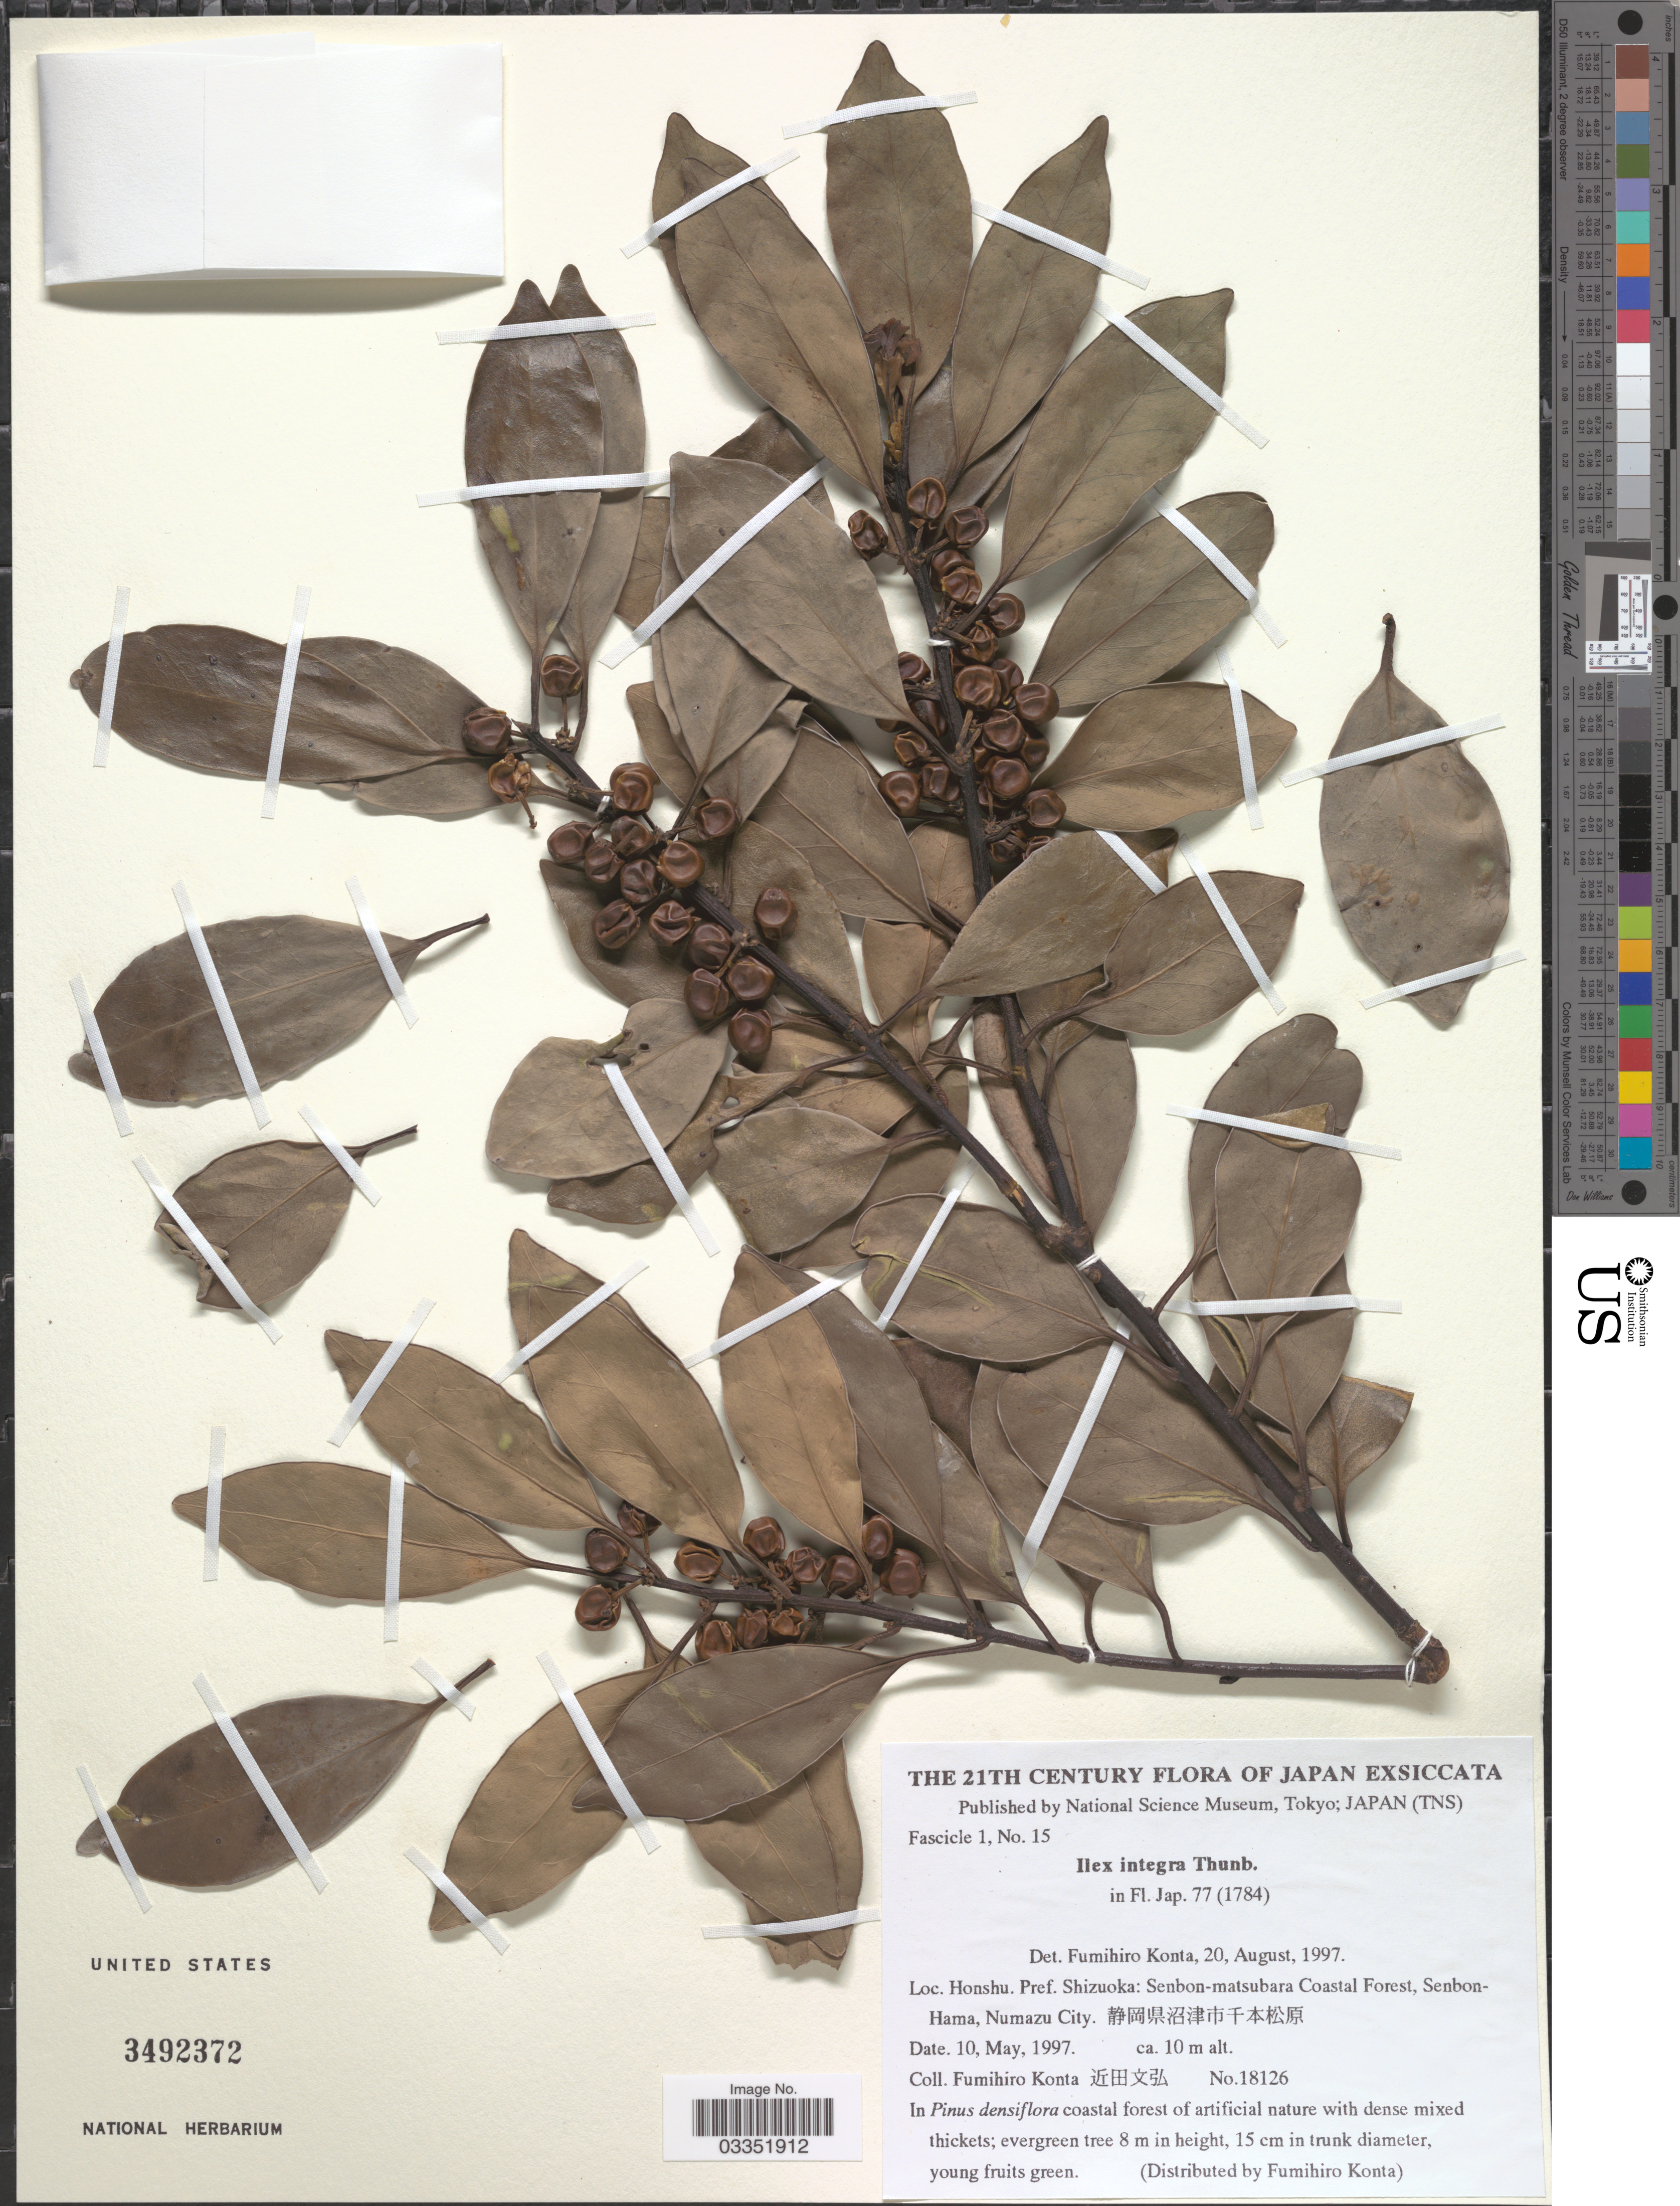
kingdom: Plantae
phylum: Tracheophyta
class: Magnoliopsida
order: Aquifoliales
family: Aquifoliaceae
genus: Ilex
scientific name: Ilex integra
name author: Thunb.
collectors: F. Konta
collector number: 18126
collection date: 1997-05-10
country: Japan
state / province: Sizuoka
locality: Honshu. Pref. Shizuoka: Senbon-matsubara Coastal Forest, Senbon-Hama, Numazu City. X.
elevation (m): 10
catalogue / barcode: US 3492372